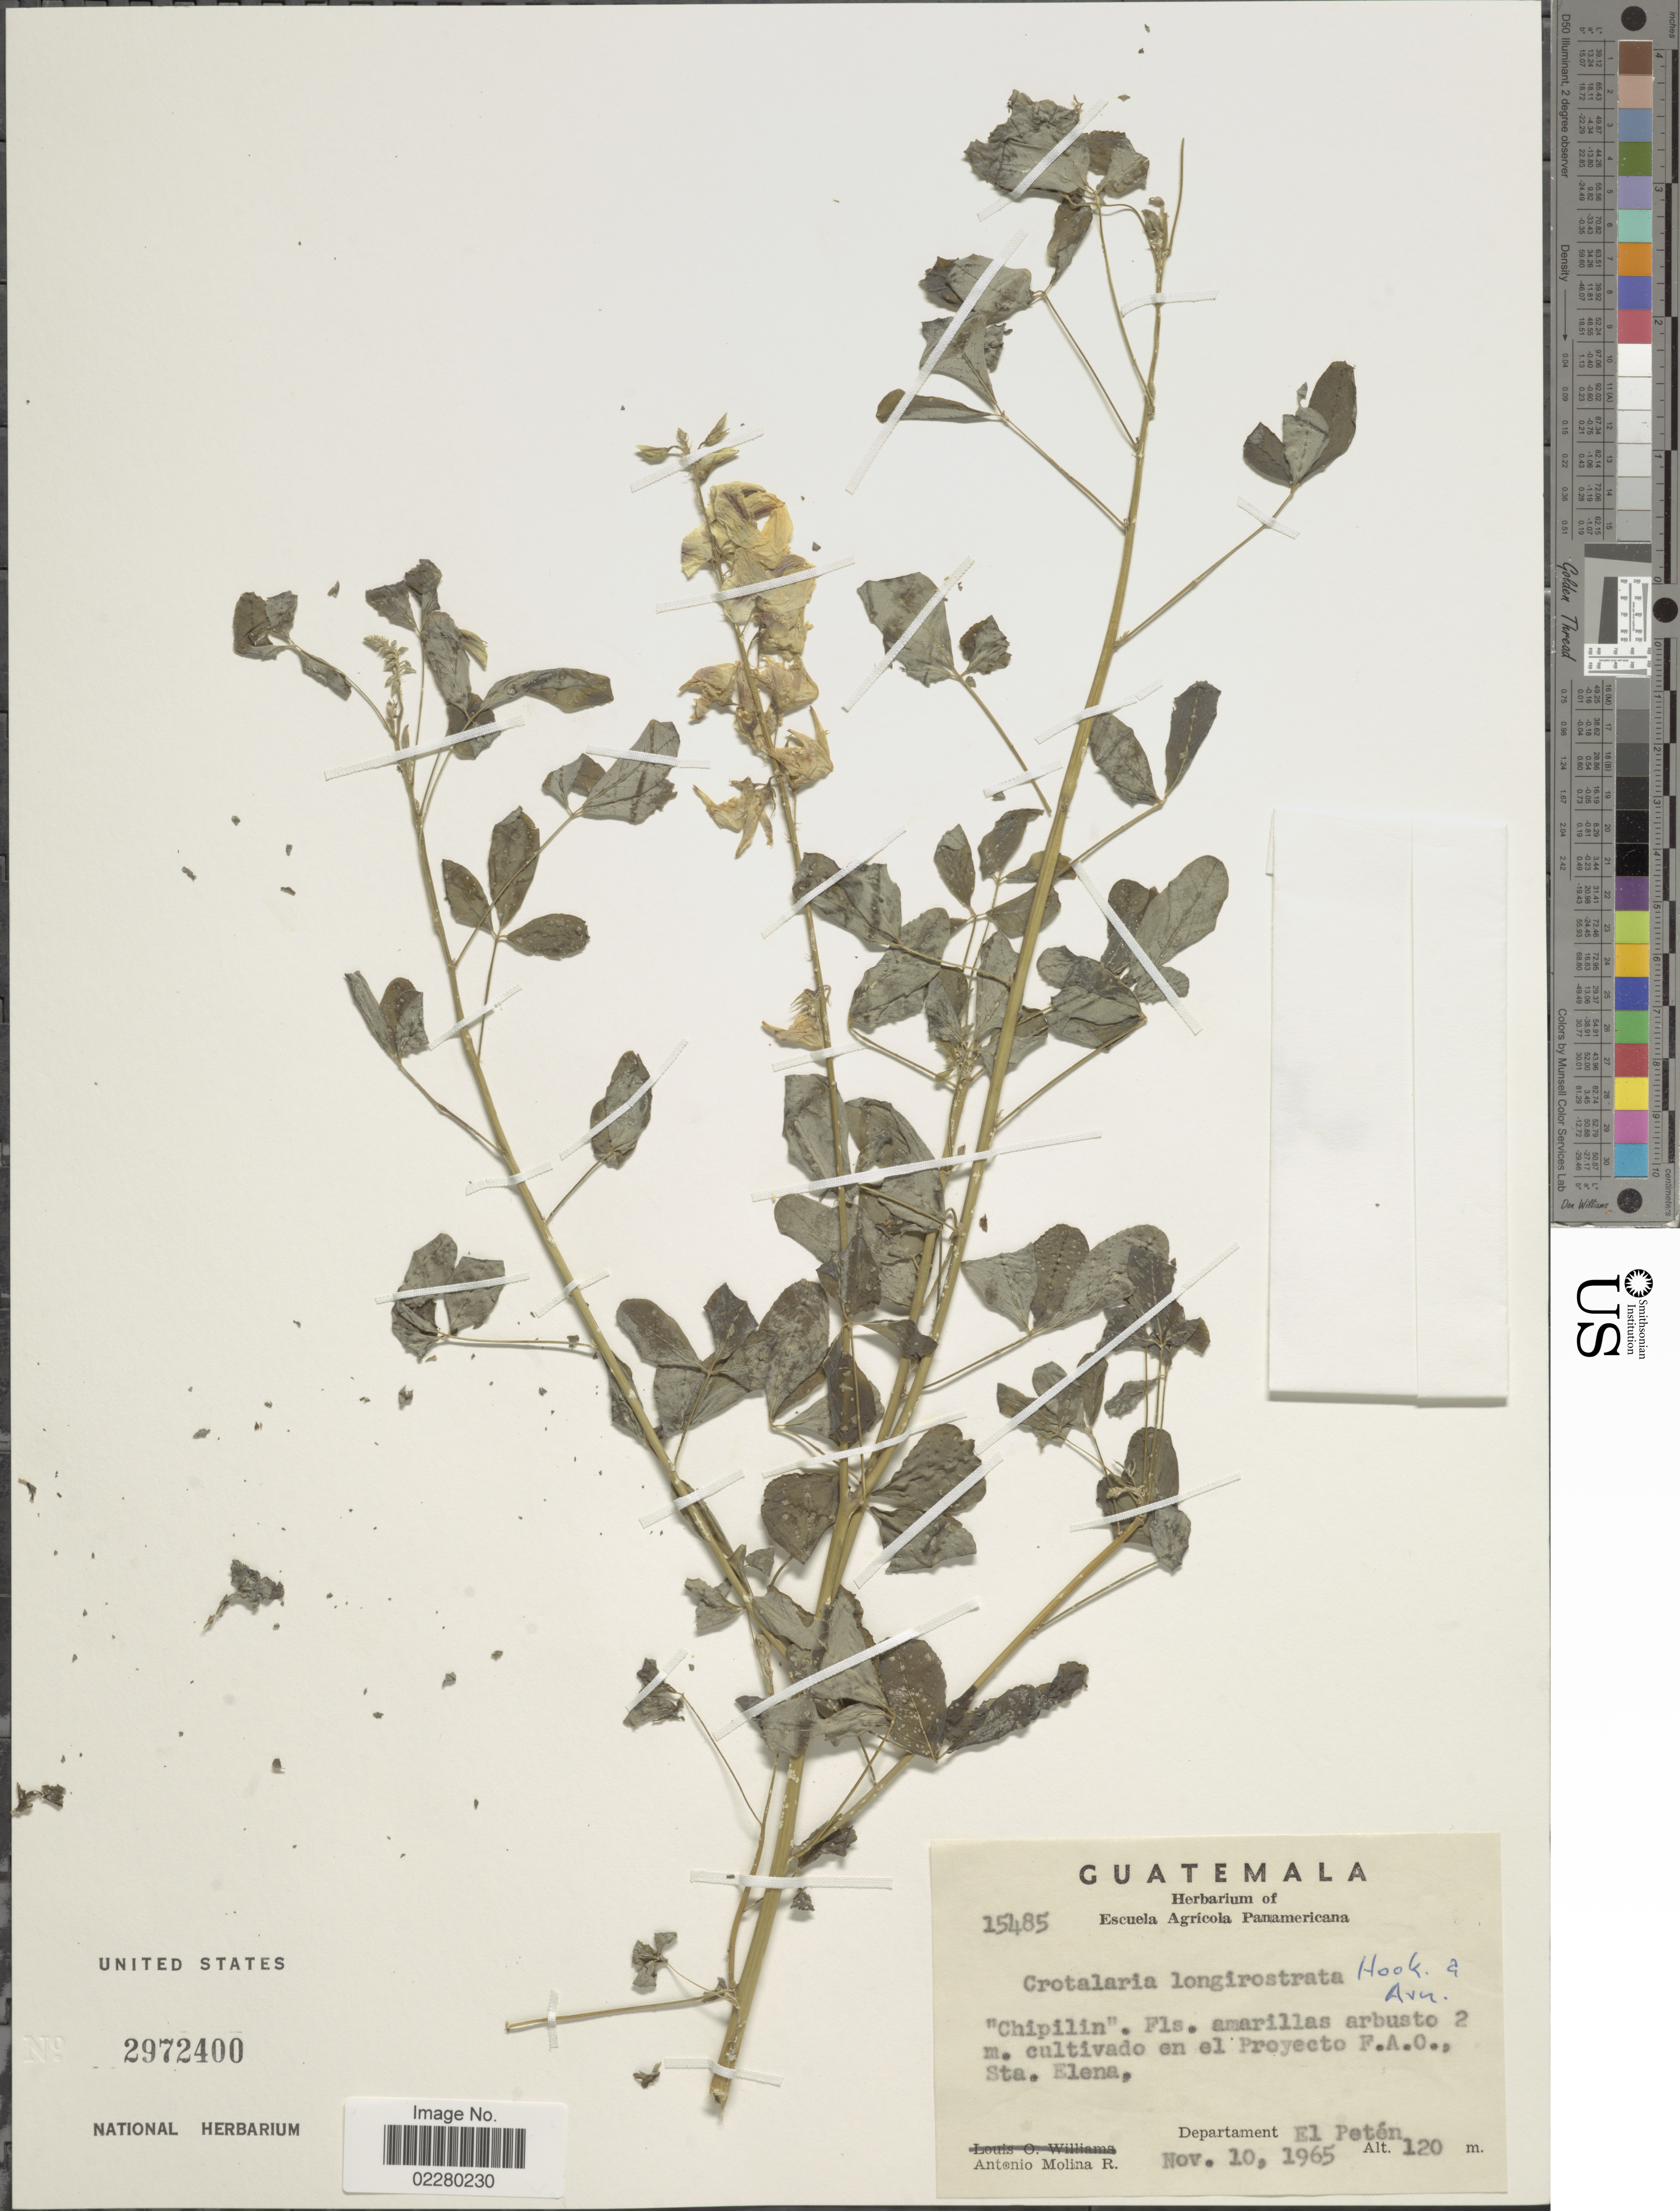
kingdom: Plantae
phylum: Tracheophyta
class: Magnoliopsida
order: Fabales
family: Fabaceae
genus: Crotalaria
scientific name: Crotalaria longirostrata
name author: Hook. & Arn.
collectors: A. Molina R.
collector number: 15485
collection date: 1965-11-10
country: Guatemala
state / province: El Petén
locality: Sta. Elena, Department El Petén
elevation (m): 120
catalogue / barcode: US 2972400